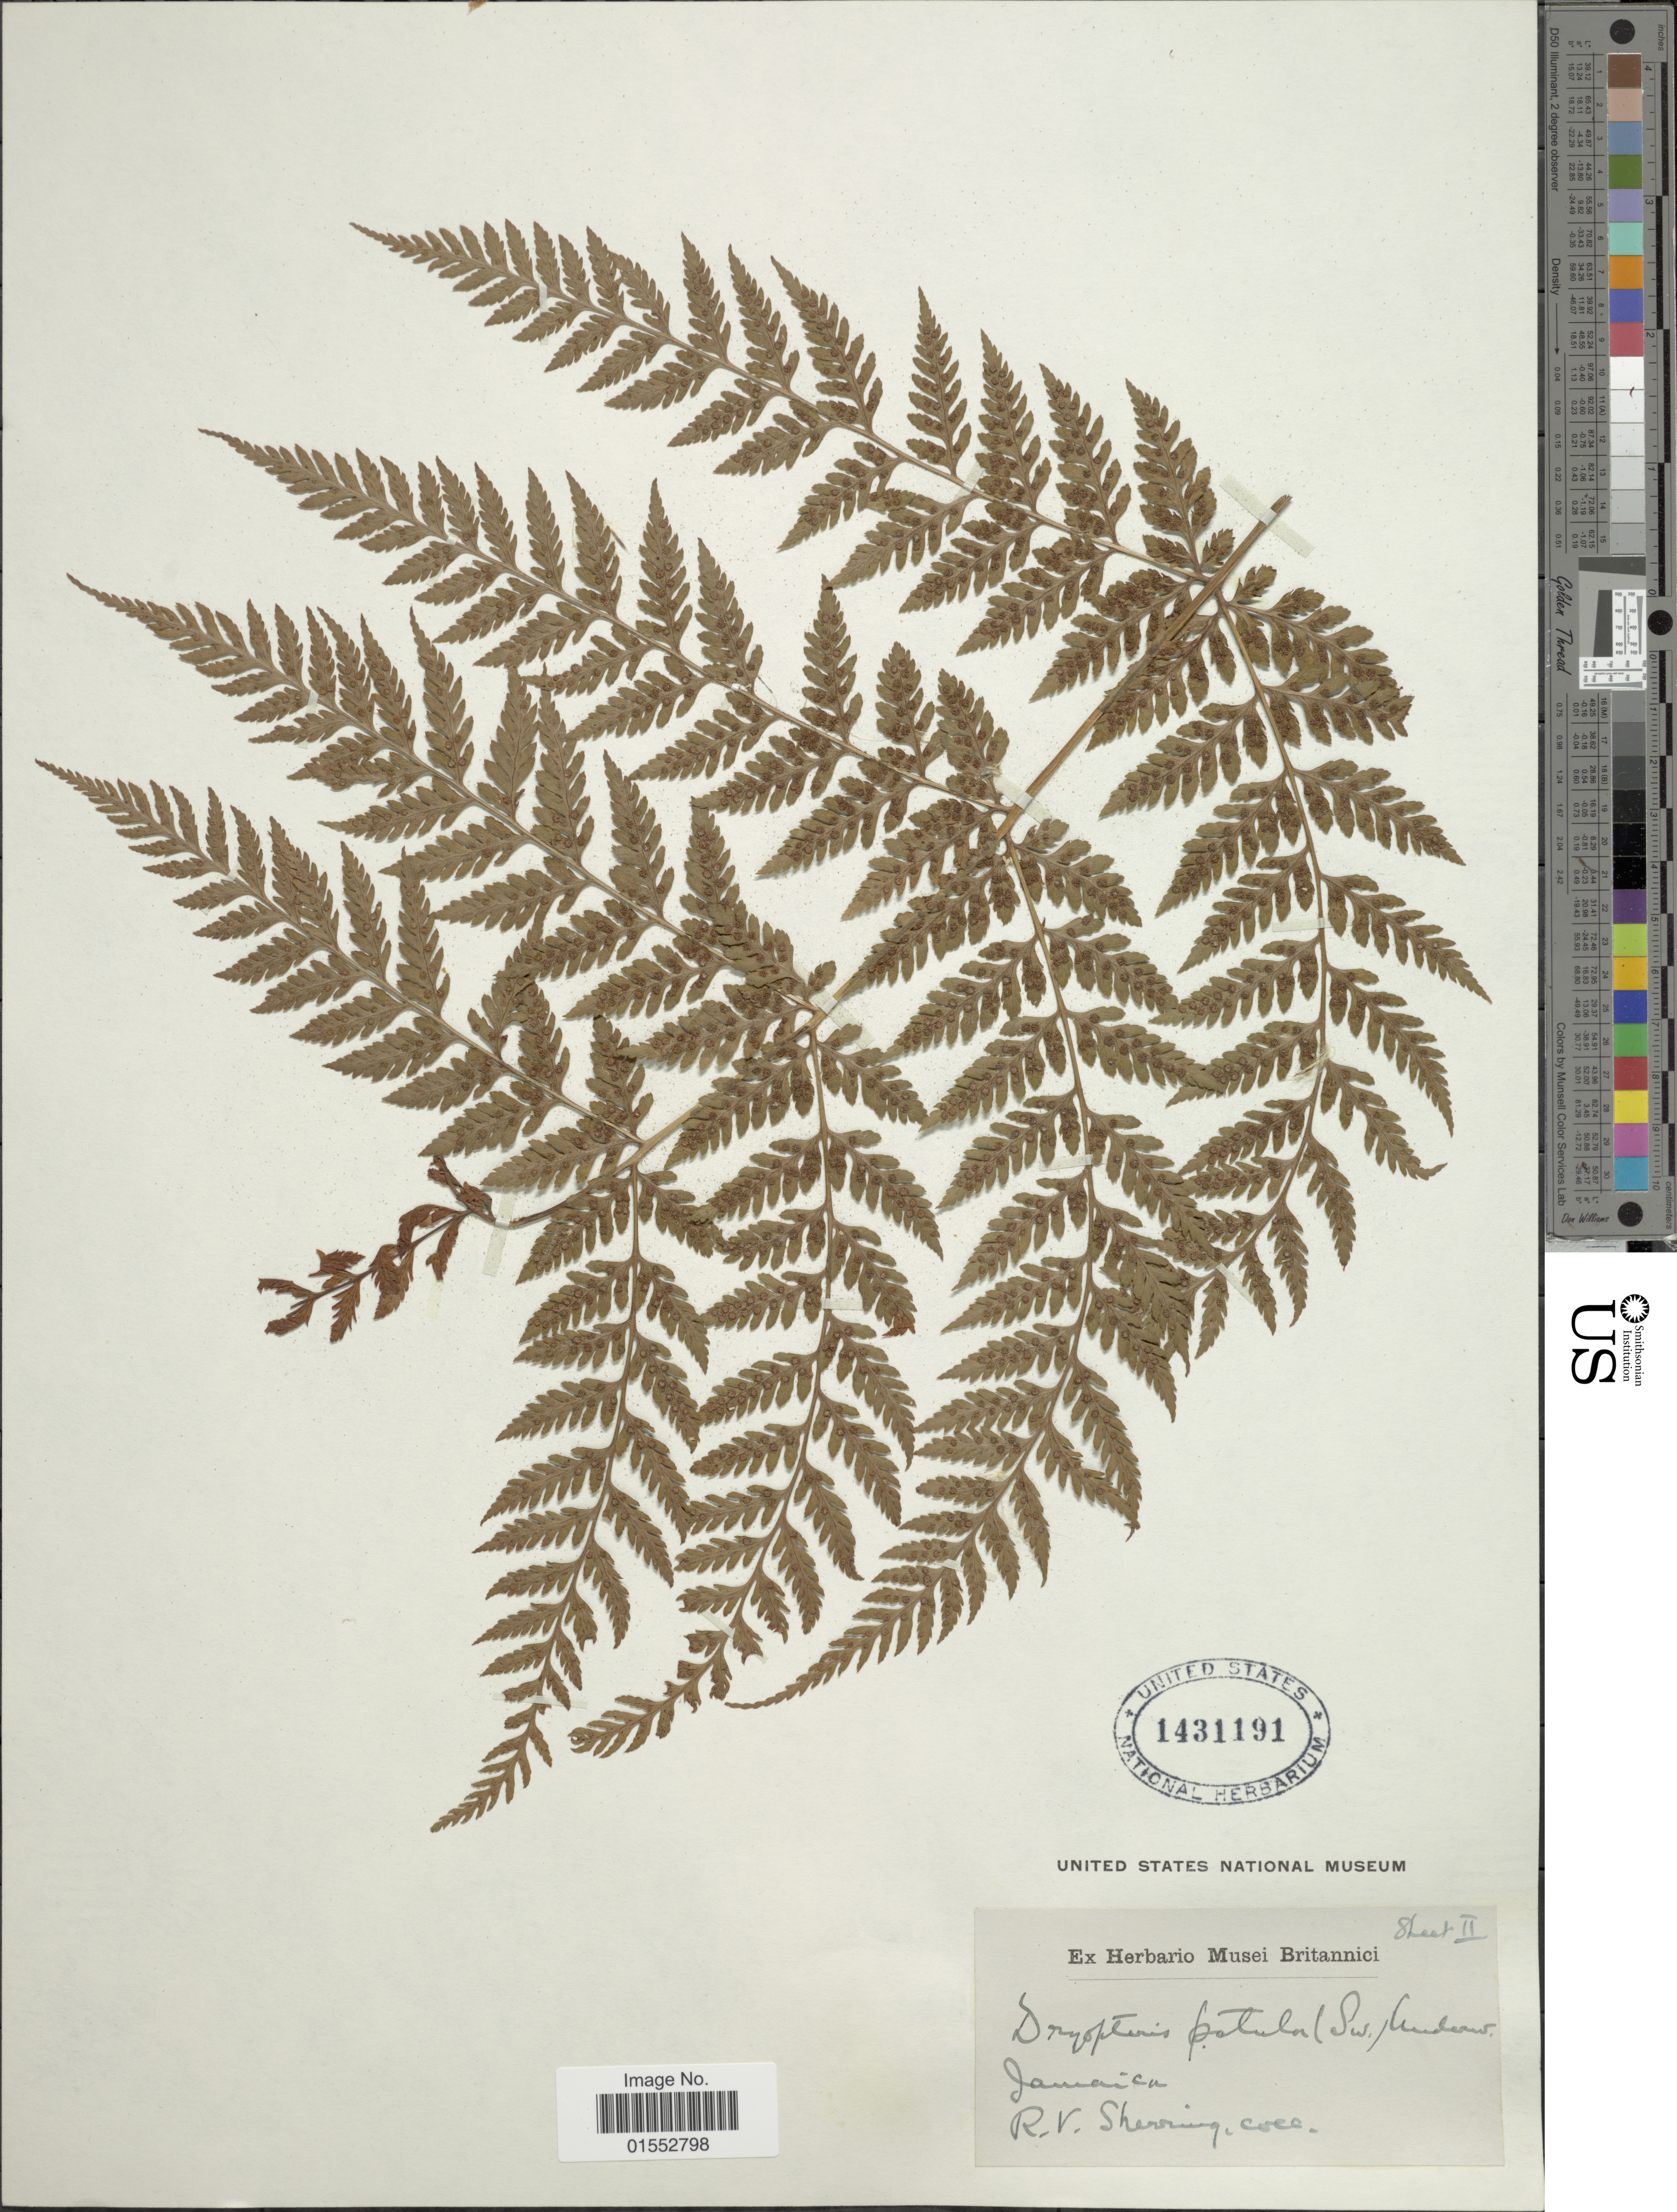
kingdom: Plantae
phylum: Tracheophyta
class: Polypodiopsida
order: Polypodiales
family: Dryopteridaceae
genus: Dryopteris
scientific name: Dryopteris patula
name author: (Sw.) Underw.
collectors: R. Sherring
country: Jamaica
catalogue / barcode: US 1431191